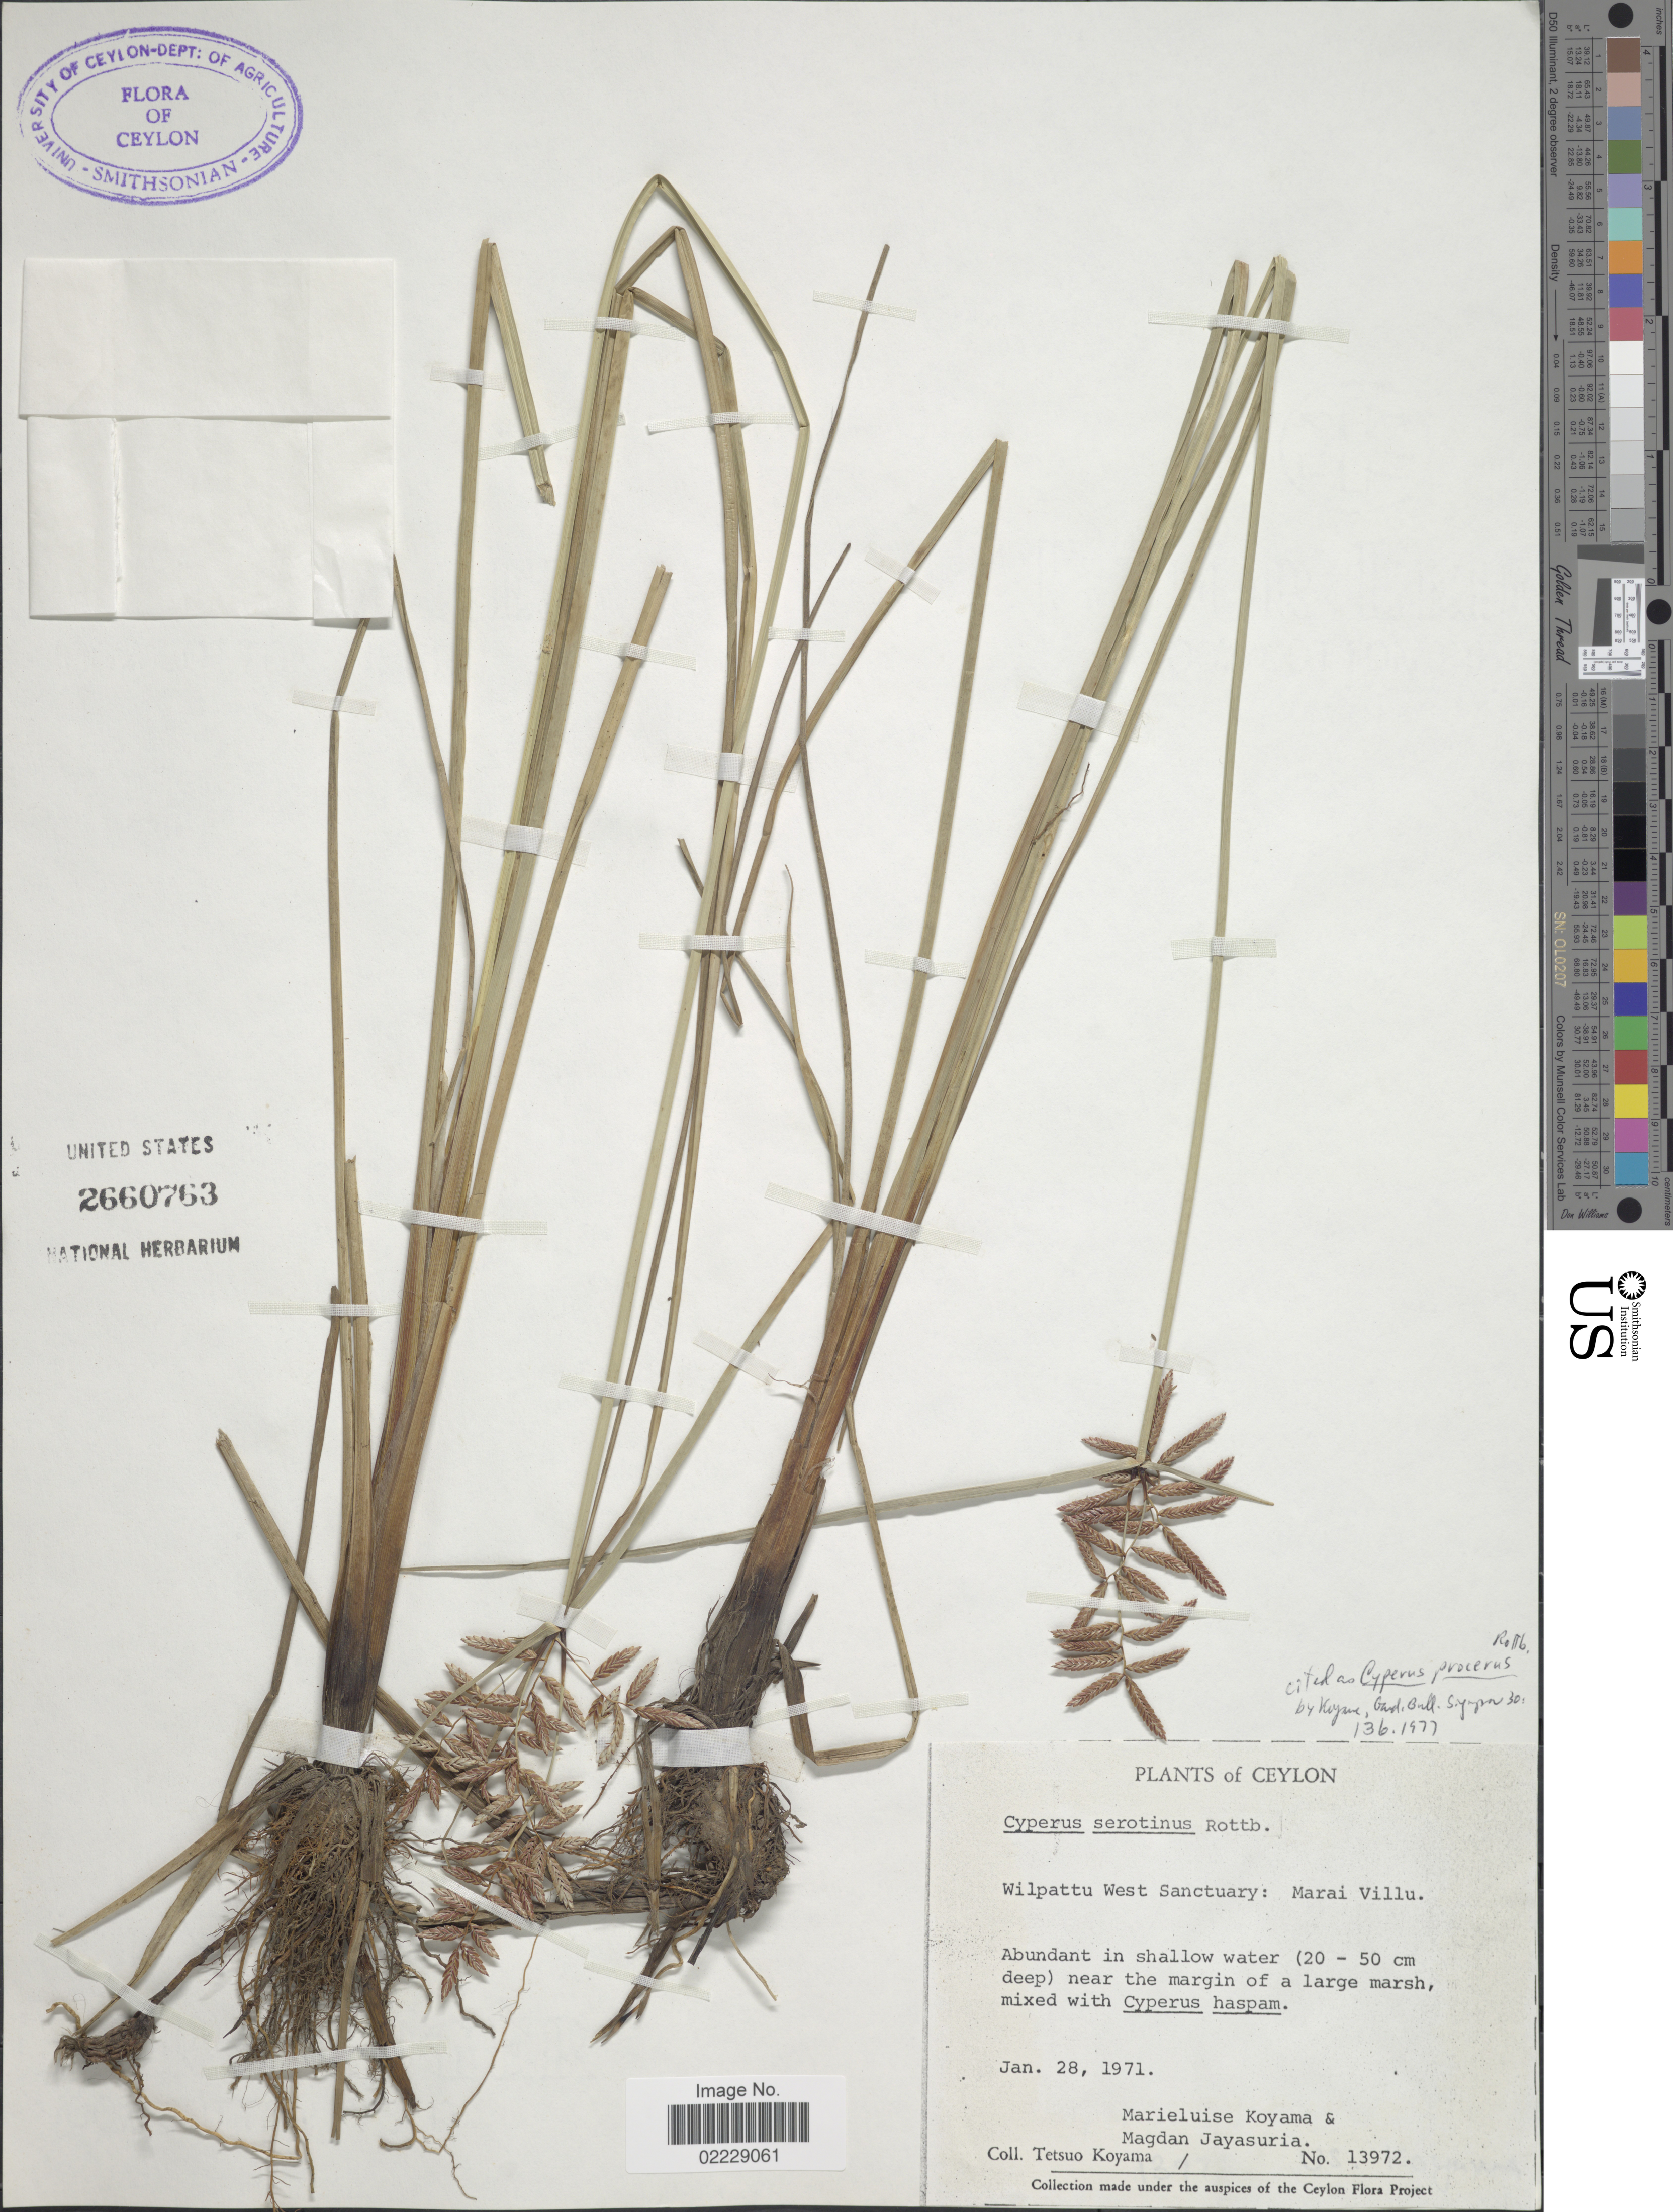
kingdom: Plantae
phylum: Tracheophyta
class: Liliopsida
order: Poales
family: Cyperaceae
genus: Cyperus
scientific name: Cyperus procerus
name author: Rottb.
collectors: T. Koyama, M. Koyama & M. Jayasuria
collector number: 13972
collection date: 1971-01-28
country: Sri Lanka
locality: Ceylon. Wilpattu West Sanctuary: Marai Villu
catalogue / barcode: US 2660763